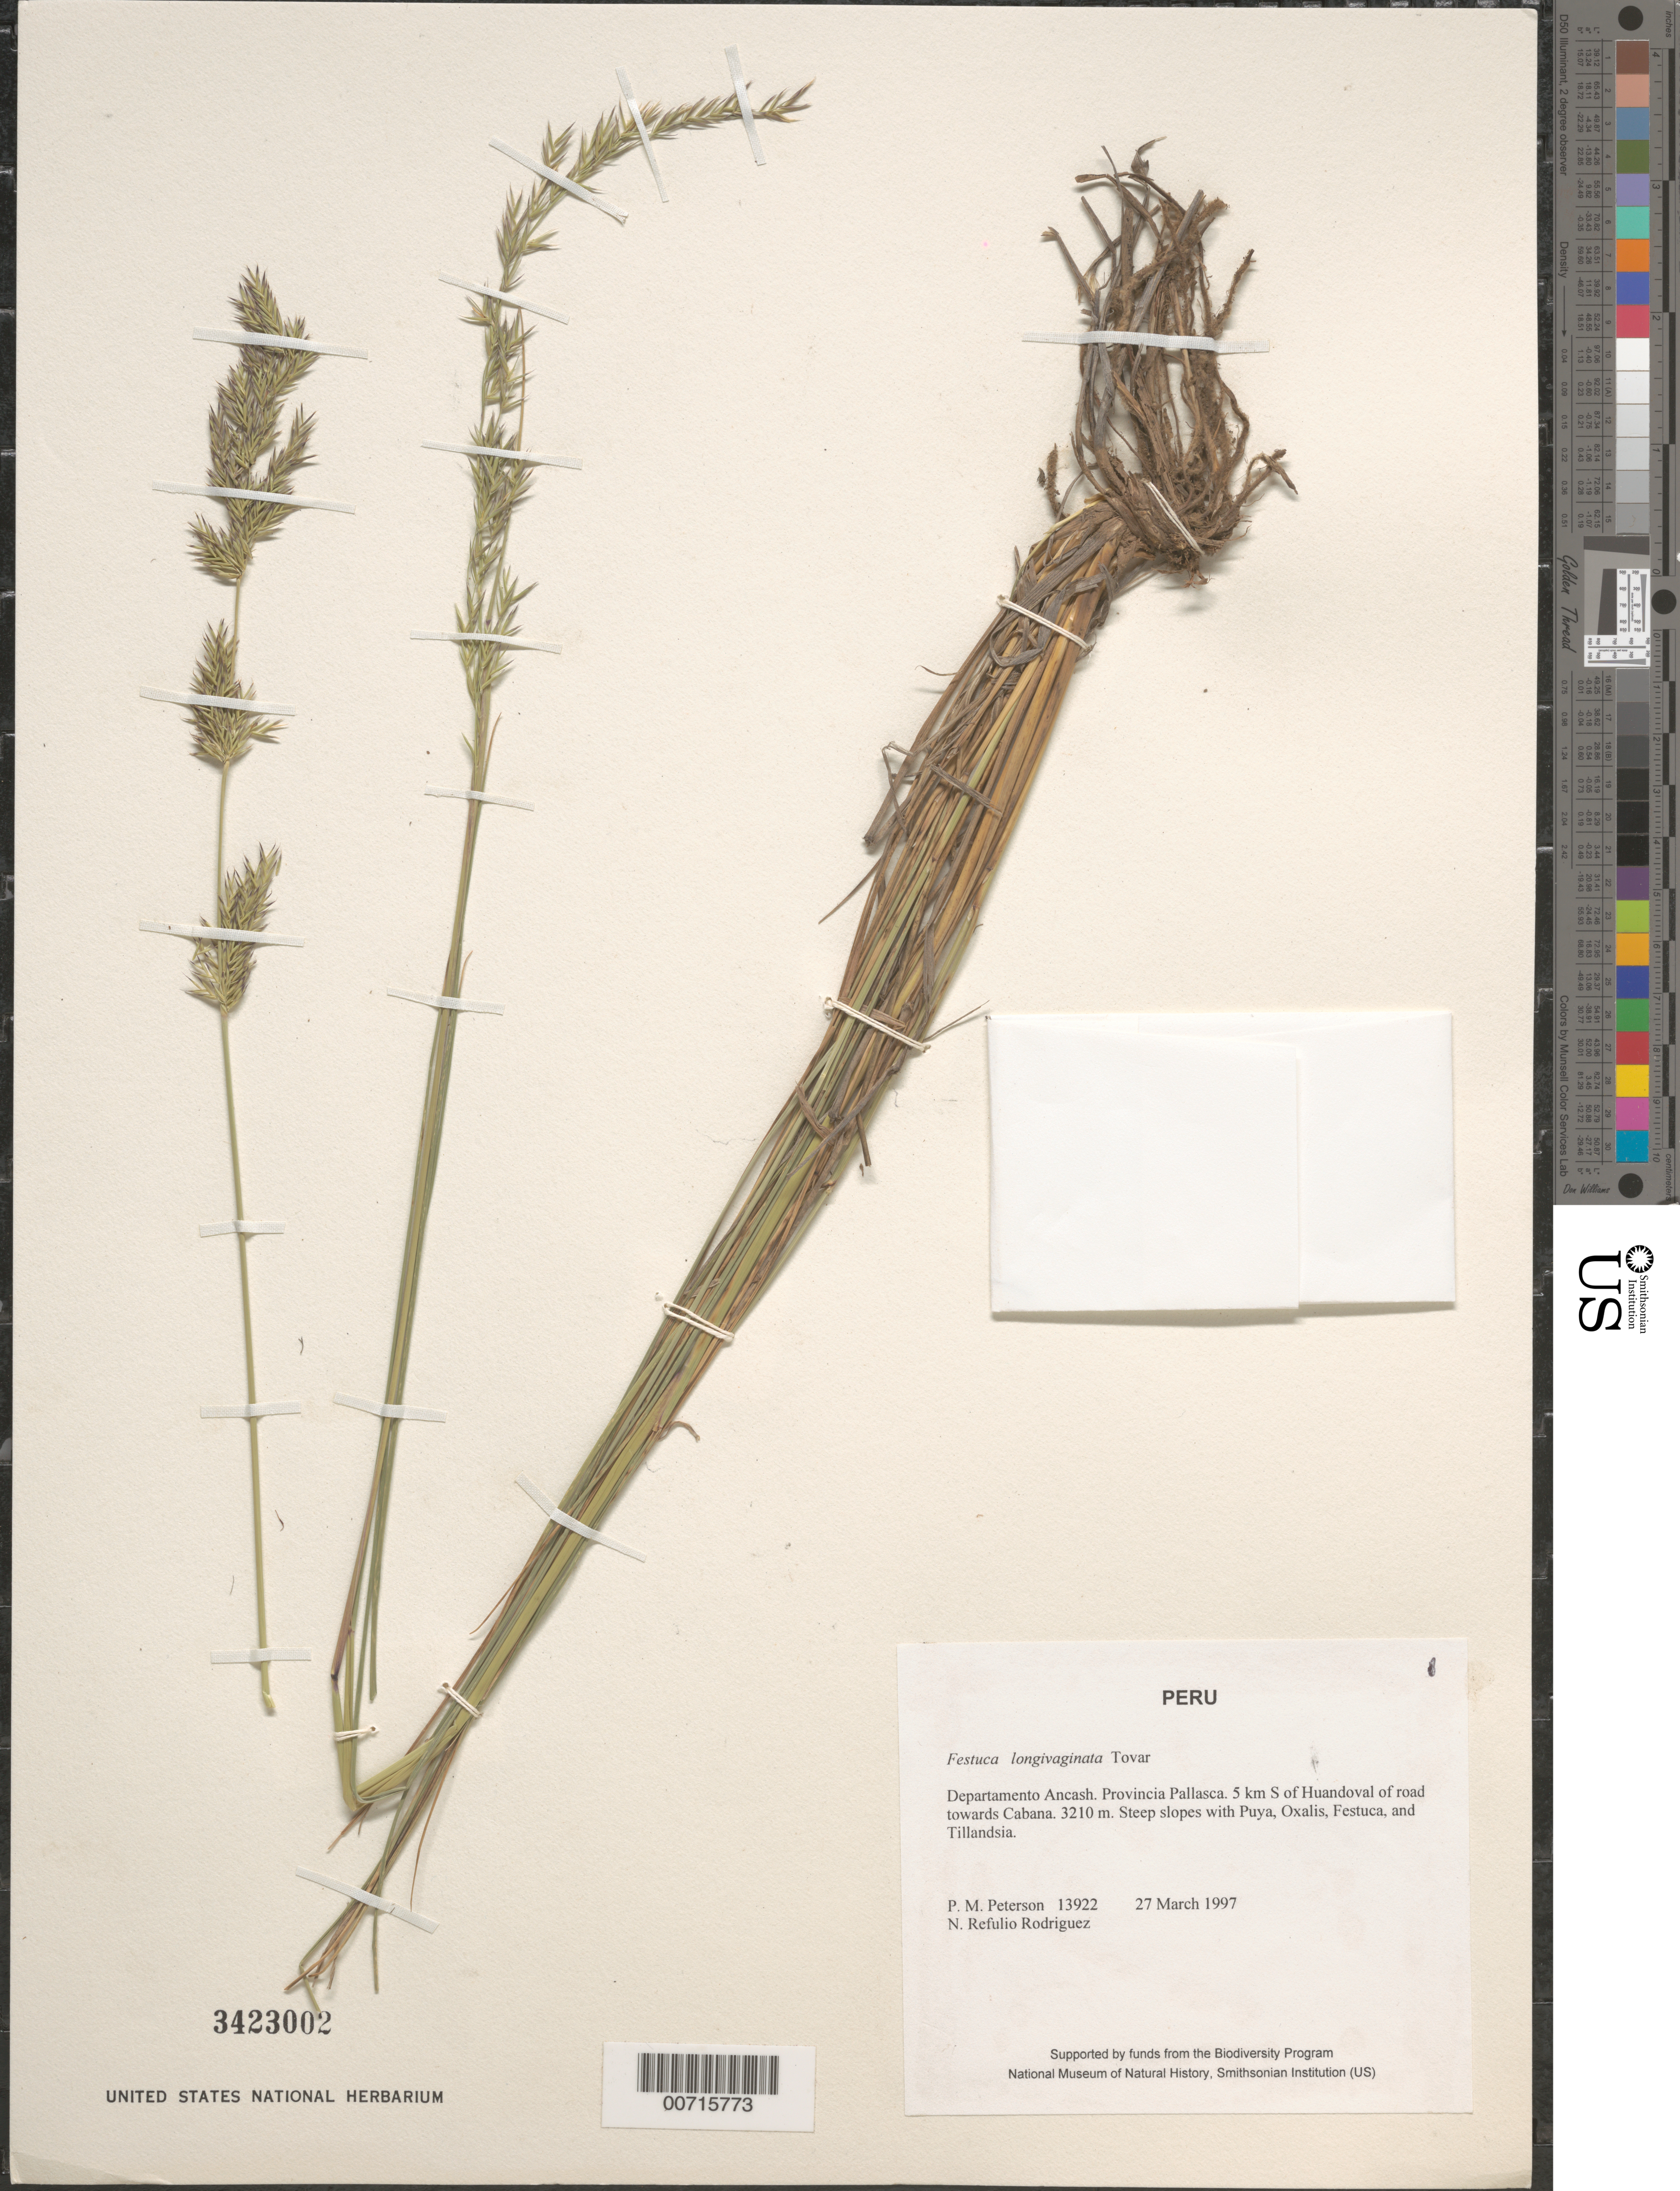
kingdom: Plantae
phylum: Tracheophyta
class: Liliopsida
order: Poales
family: Poaceae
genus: Festuca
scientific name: Festuca longivaginata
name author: Tovar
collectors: P. M. Peterson & N. Refulio-Rodríguez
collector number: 13922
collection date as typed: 27 Mar 1997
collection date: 1997-03-27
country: Peru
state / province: Ancash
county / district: Pallasca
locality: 5 km S of Huandoval of road towards Cabana.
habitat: Steep slopes with Puya, Oxalis, Festuca, and Tillandsia.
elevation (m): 3210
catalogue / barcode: US 3423002